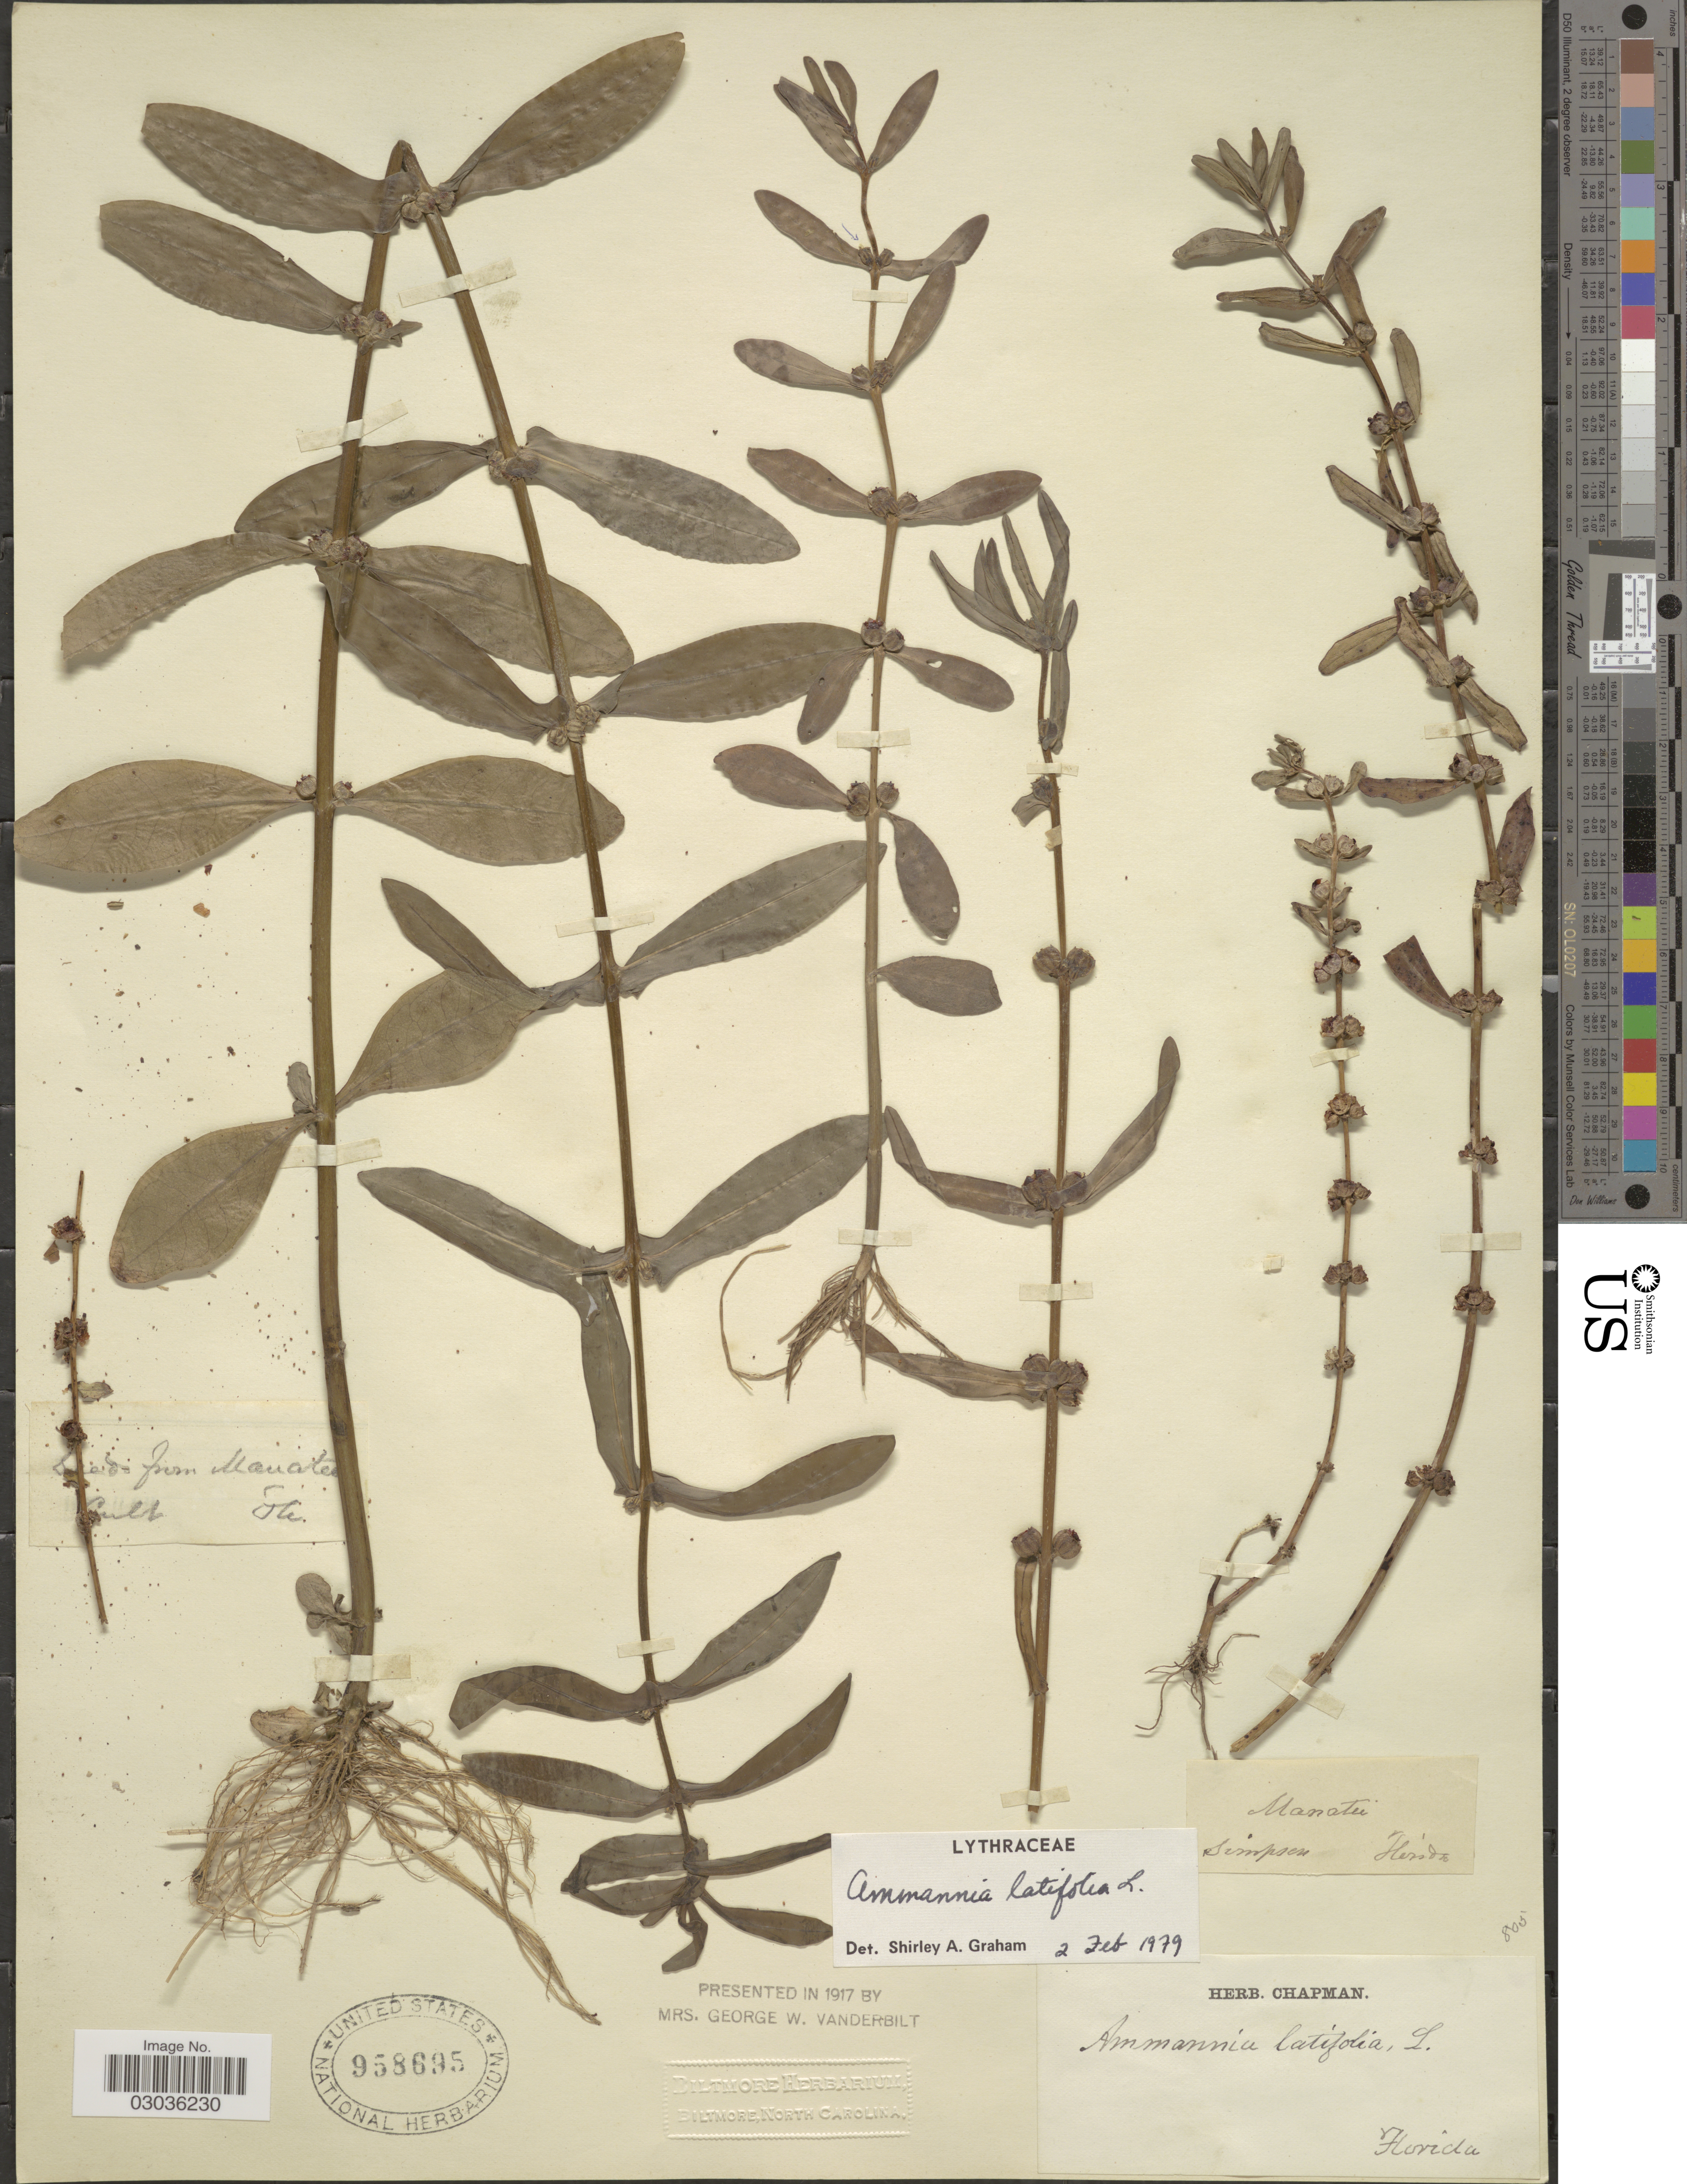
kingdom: Plantae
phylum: Tracheophyta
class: Magnoliopsida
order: Myrtales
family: Lythraceae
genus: Ammannia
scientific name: Ammannia latifolia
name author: L.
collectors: Simpson, --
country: United States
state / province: Florida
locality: Manatee.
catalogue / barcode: US 958695